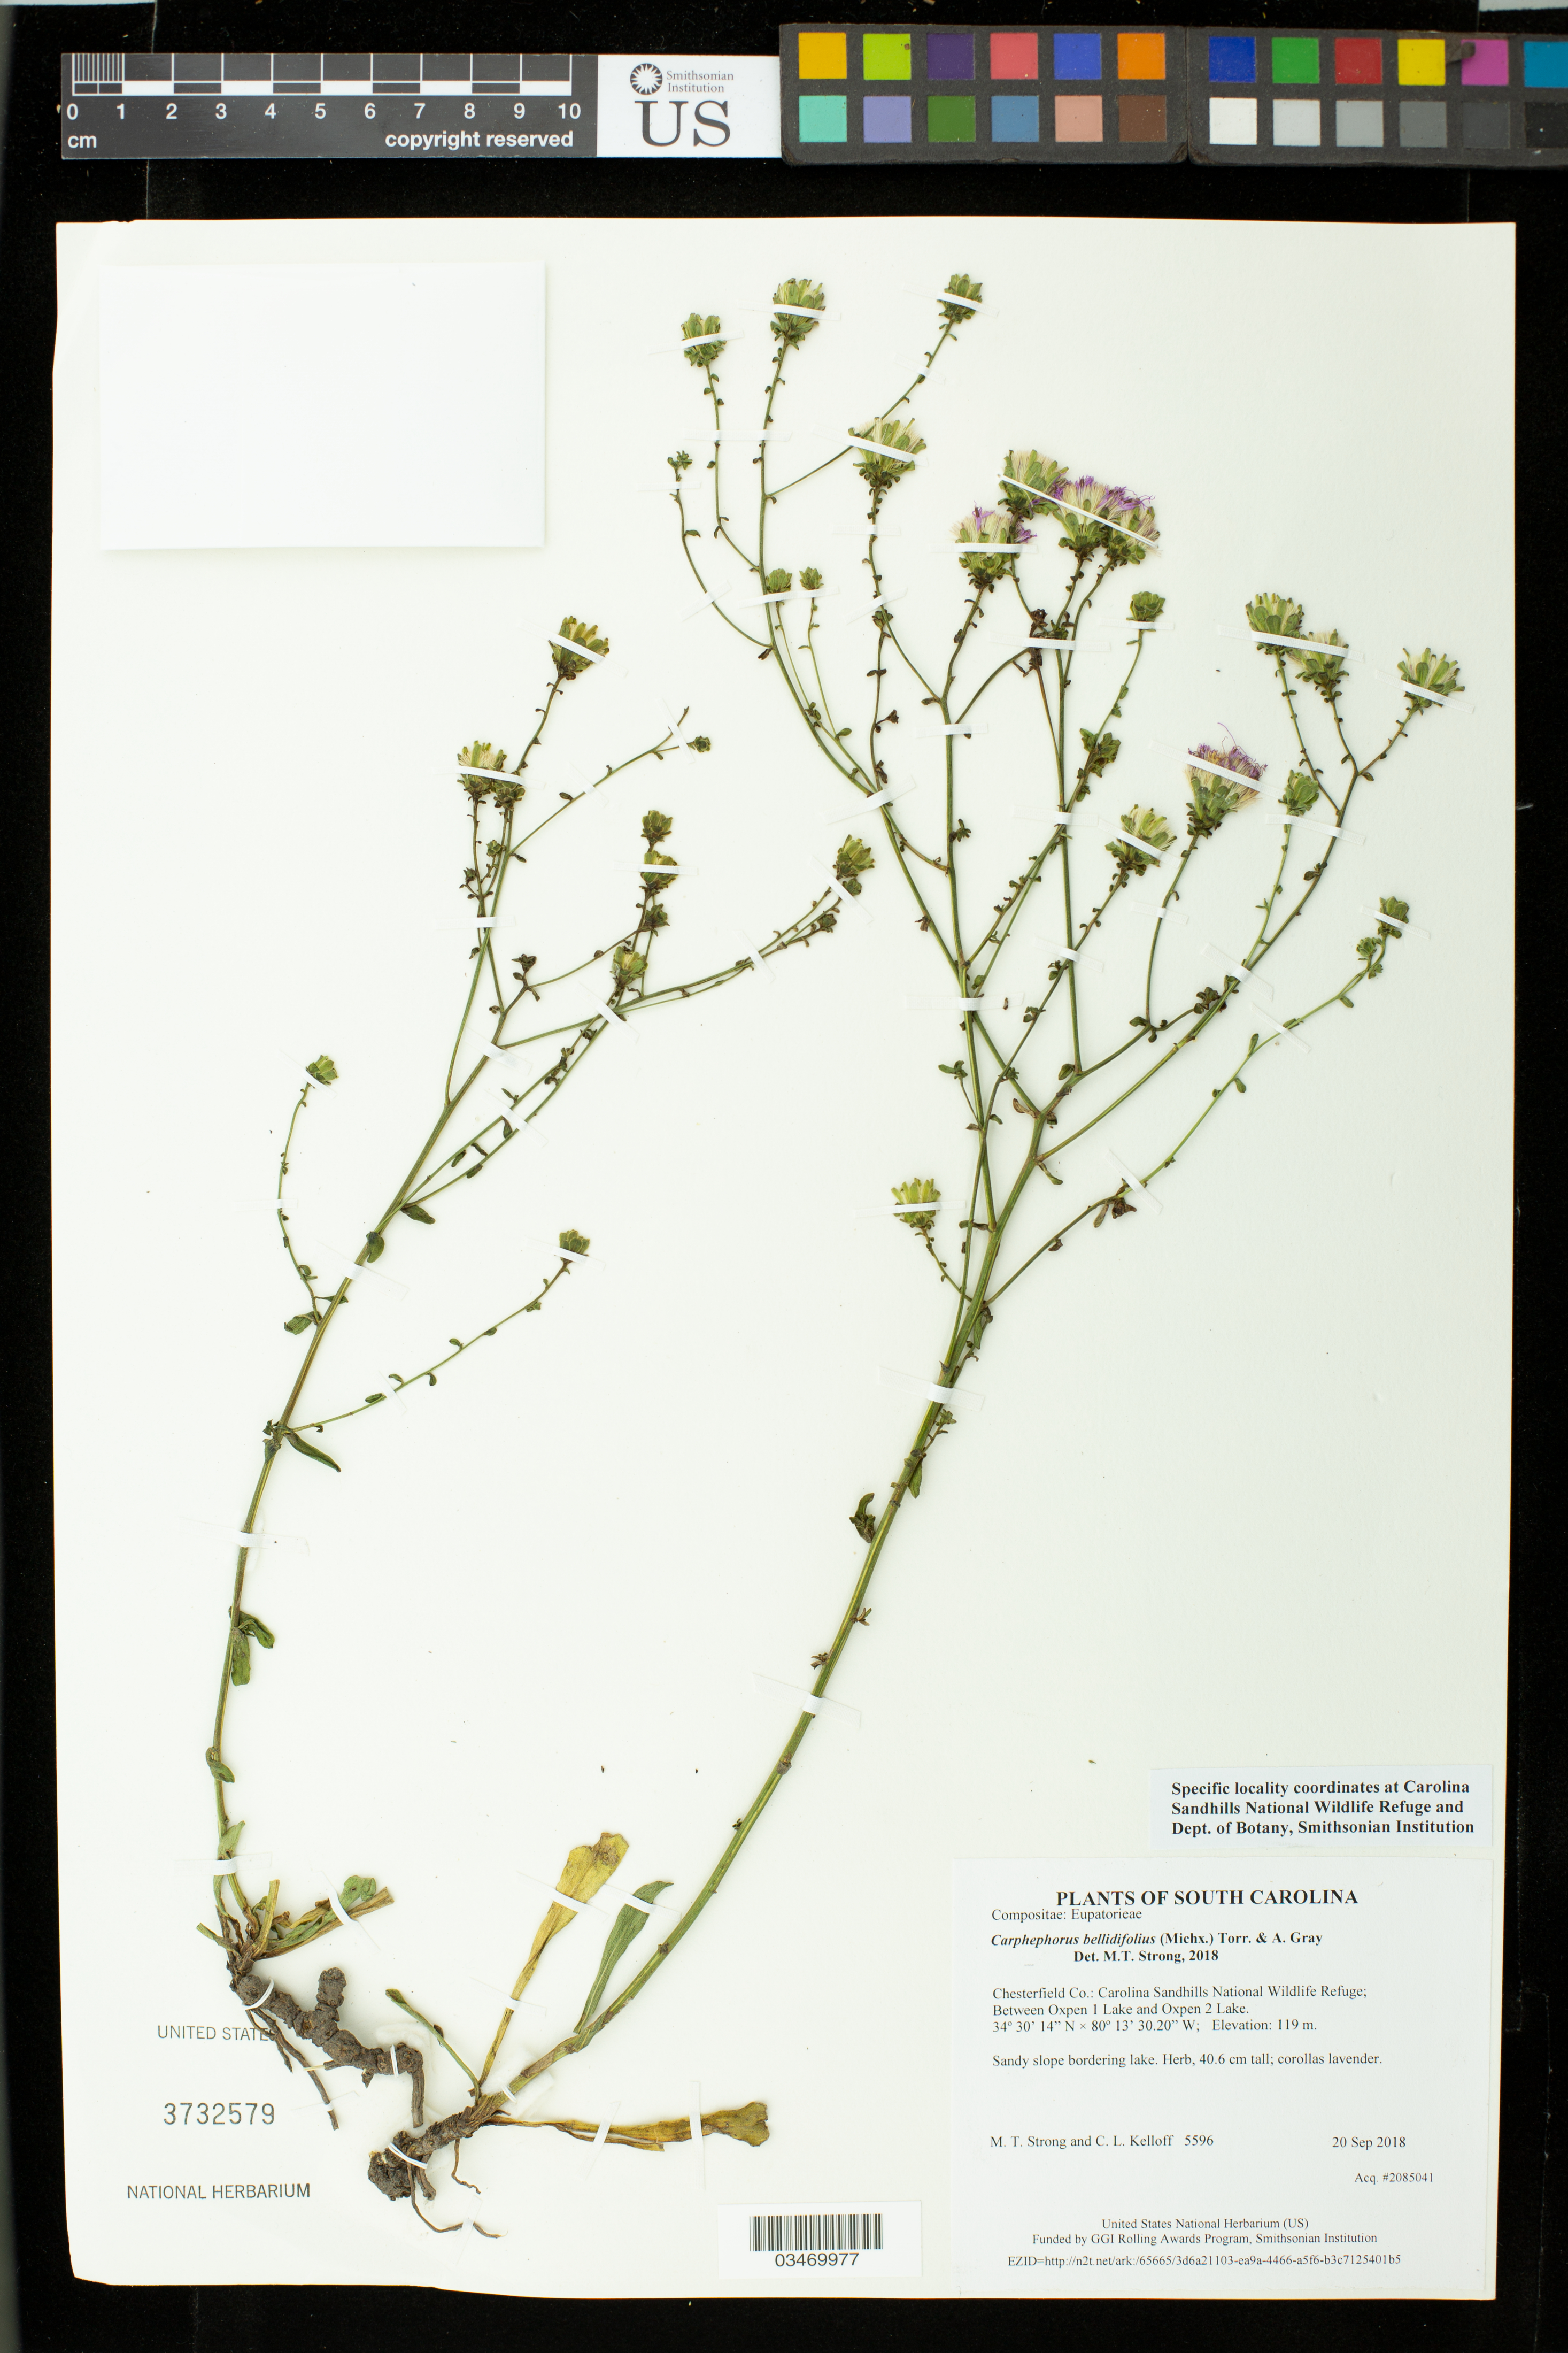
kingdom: Plantae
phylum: Tracheophyta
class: Magnoliopsida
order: Asterales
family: Asteraceae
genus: Carphephorus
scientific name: Carphephorus bellidifolius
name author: (Michx.) Torr. & A. Gray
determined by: Strong, M. T., (US), Smithsonian Institution - National Museum of Natural History (UNITED STATES)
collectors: M. T. Strong & C. L. Kelloff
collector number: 5596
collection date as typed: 20 Sep 2018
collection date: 2018-09-20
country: United States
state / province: South Carolina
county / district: Chesterfield Co.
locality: Carolina Sandhills National Wildlife Refuge; Between Oxpen 1 Lake and Oxpen 2 Lake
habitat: Sandy slope bordering lake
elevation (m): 119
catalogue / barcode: US 3732579